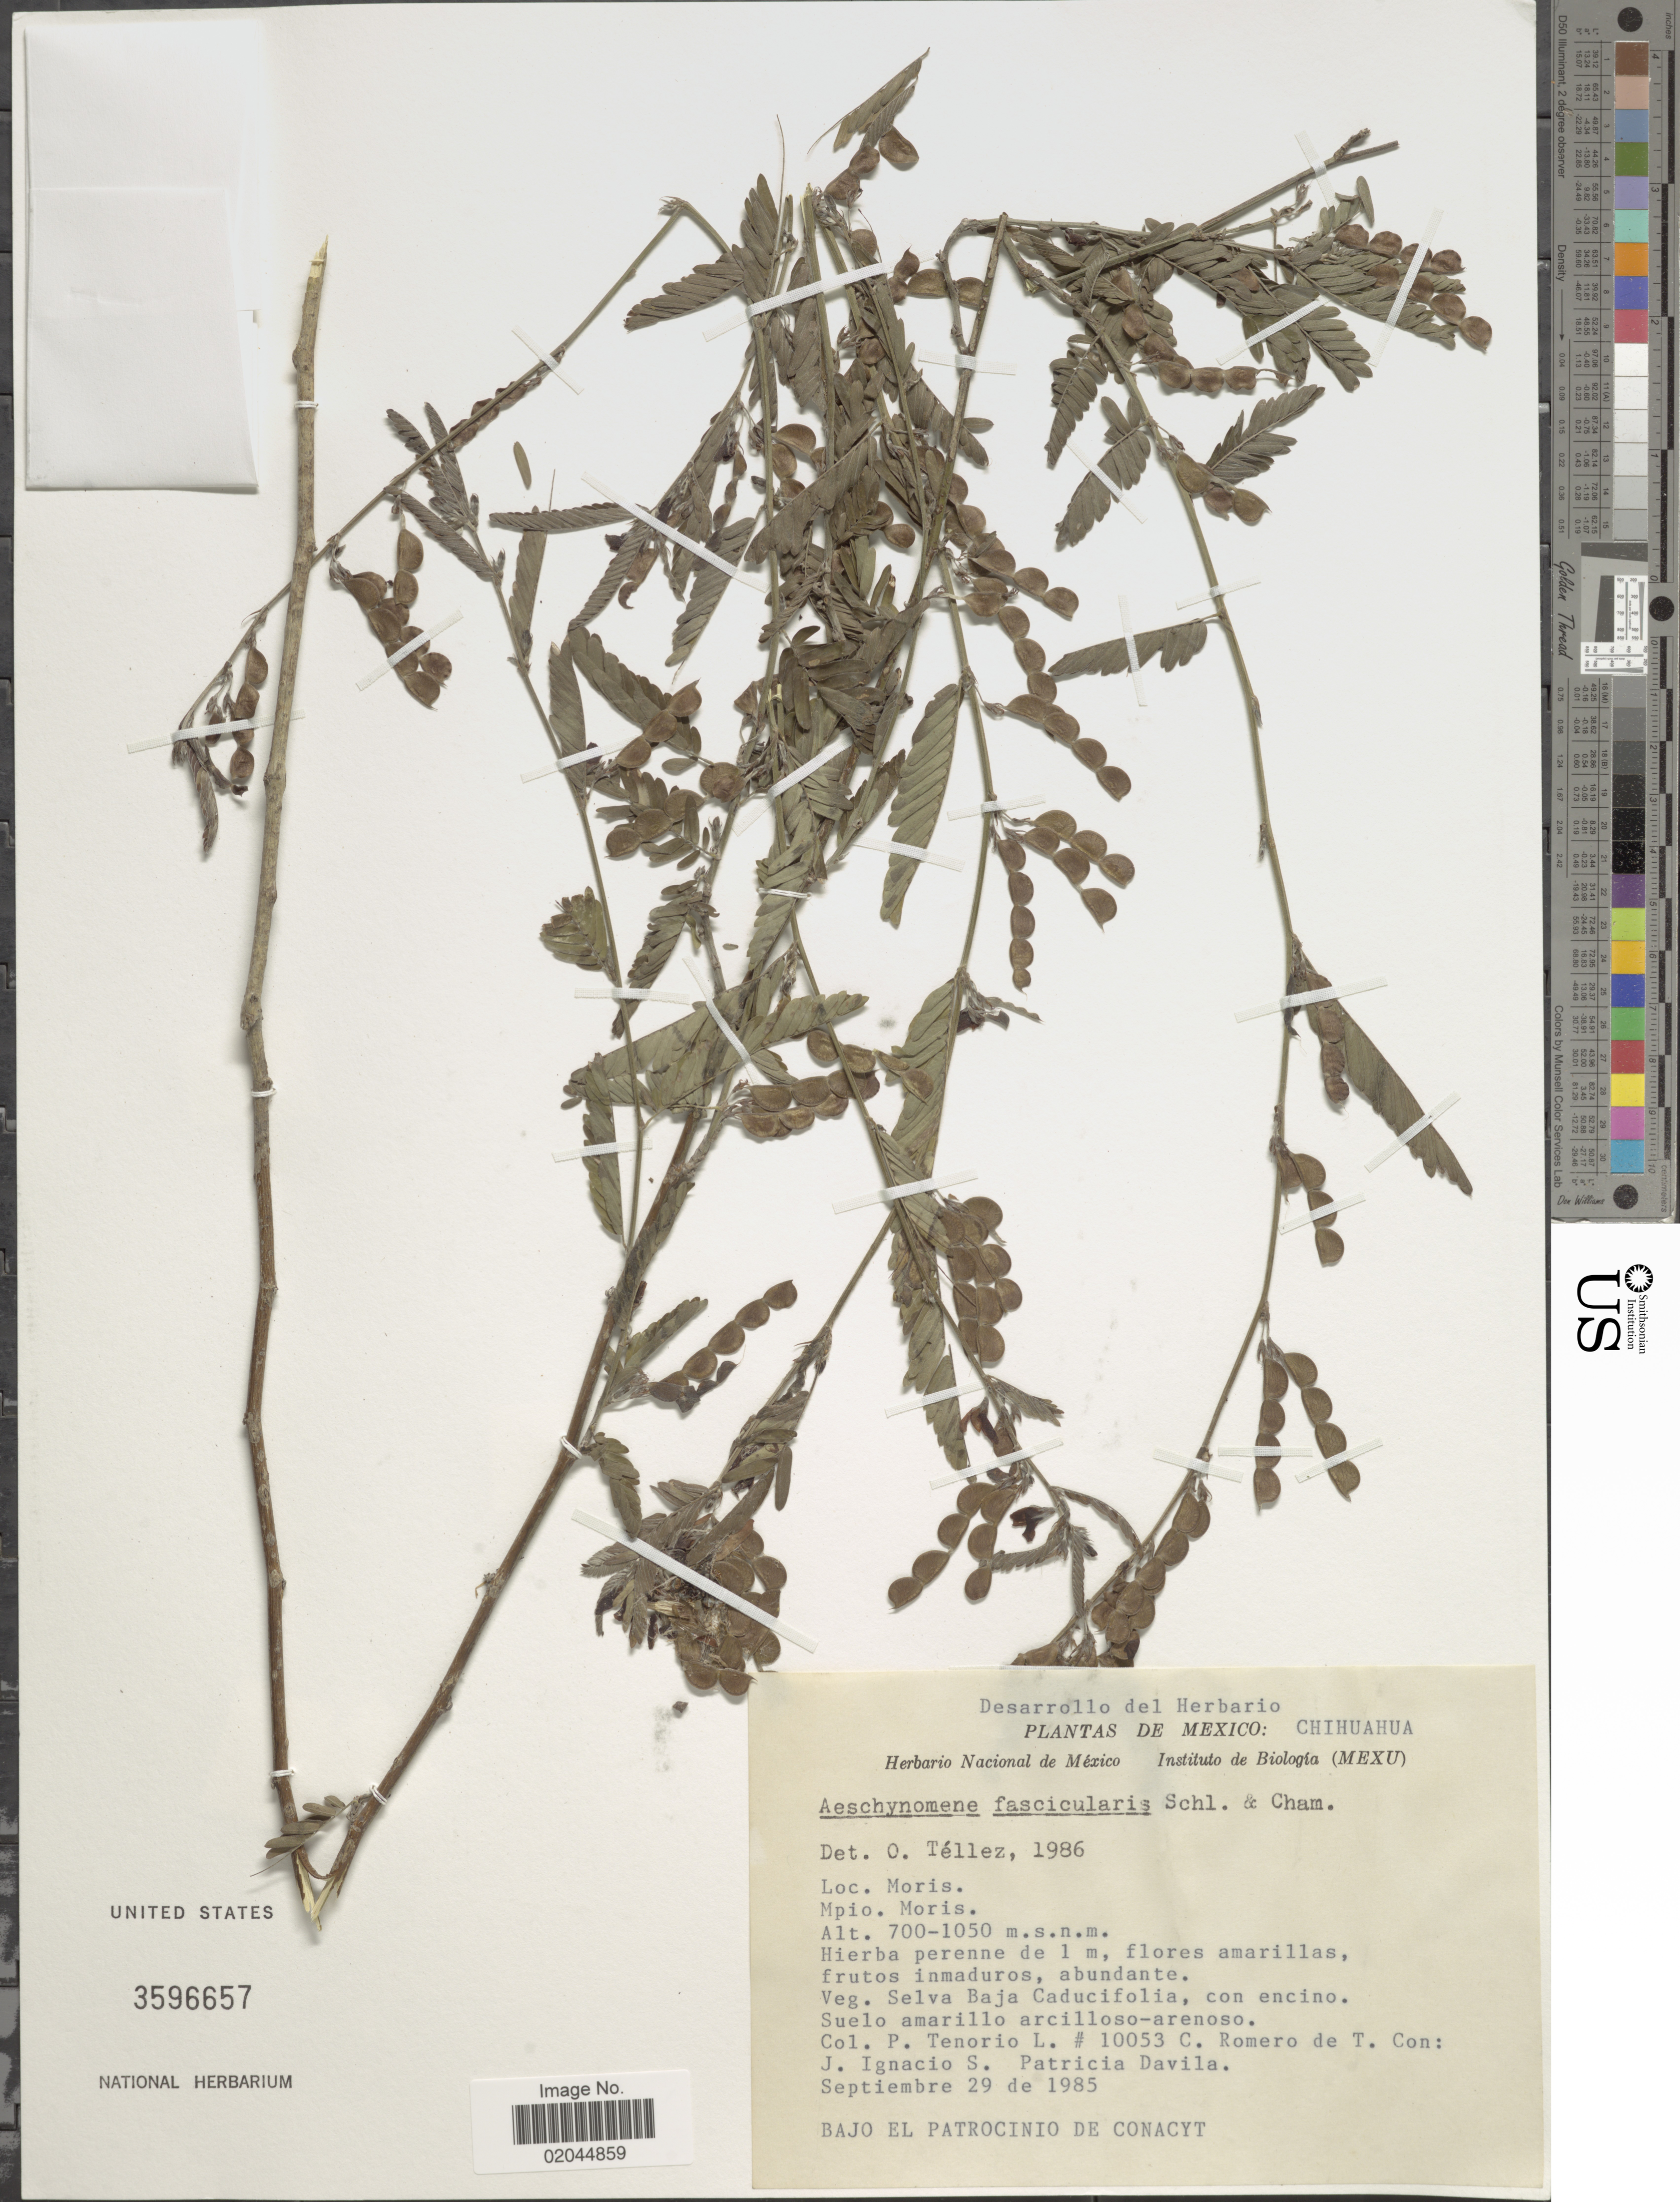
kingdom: Plantae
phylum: Tracheophyta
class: Magnoliopsida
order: Fabales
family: Fabaceae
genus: Aeschynomene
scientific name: Aeschynomene fascicularis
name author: Schltdl. & Cham.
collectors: P. Tenorio L., C. Romero de T., Ignacio S., J. & P. Dávila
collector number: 10053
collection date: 1985-09-29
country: Mexico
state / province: Chihuahua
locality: Moris, Mpio. Moris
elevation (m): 700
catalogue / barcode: US 3596657